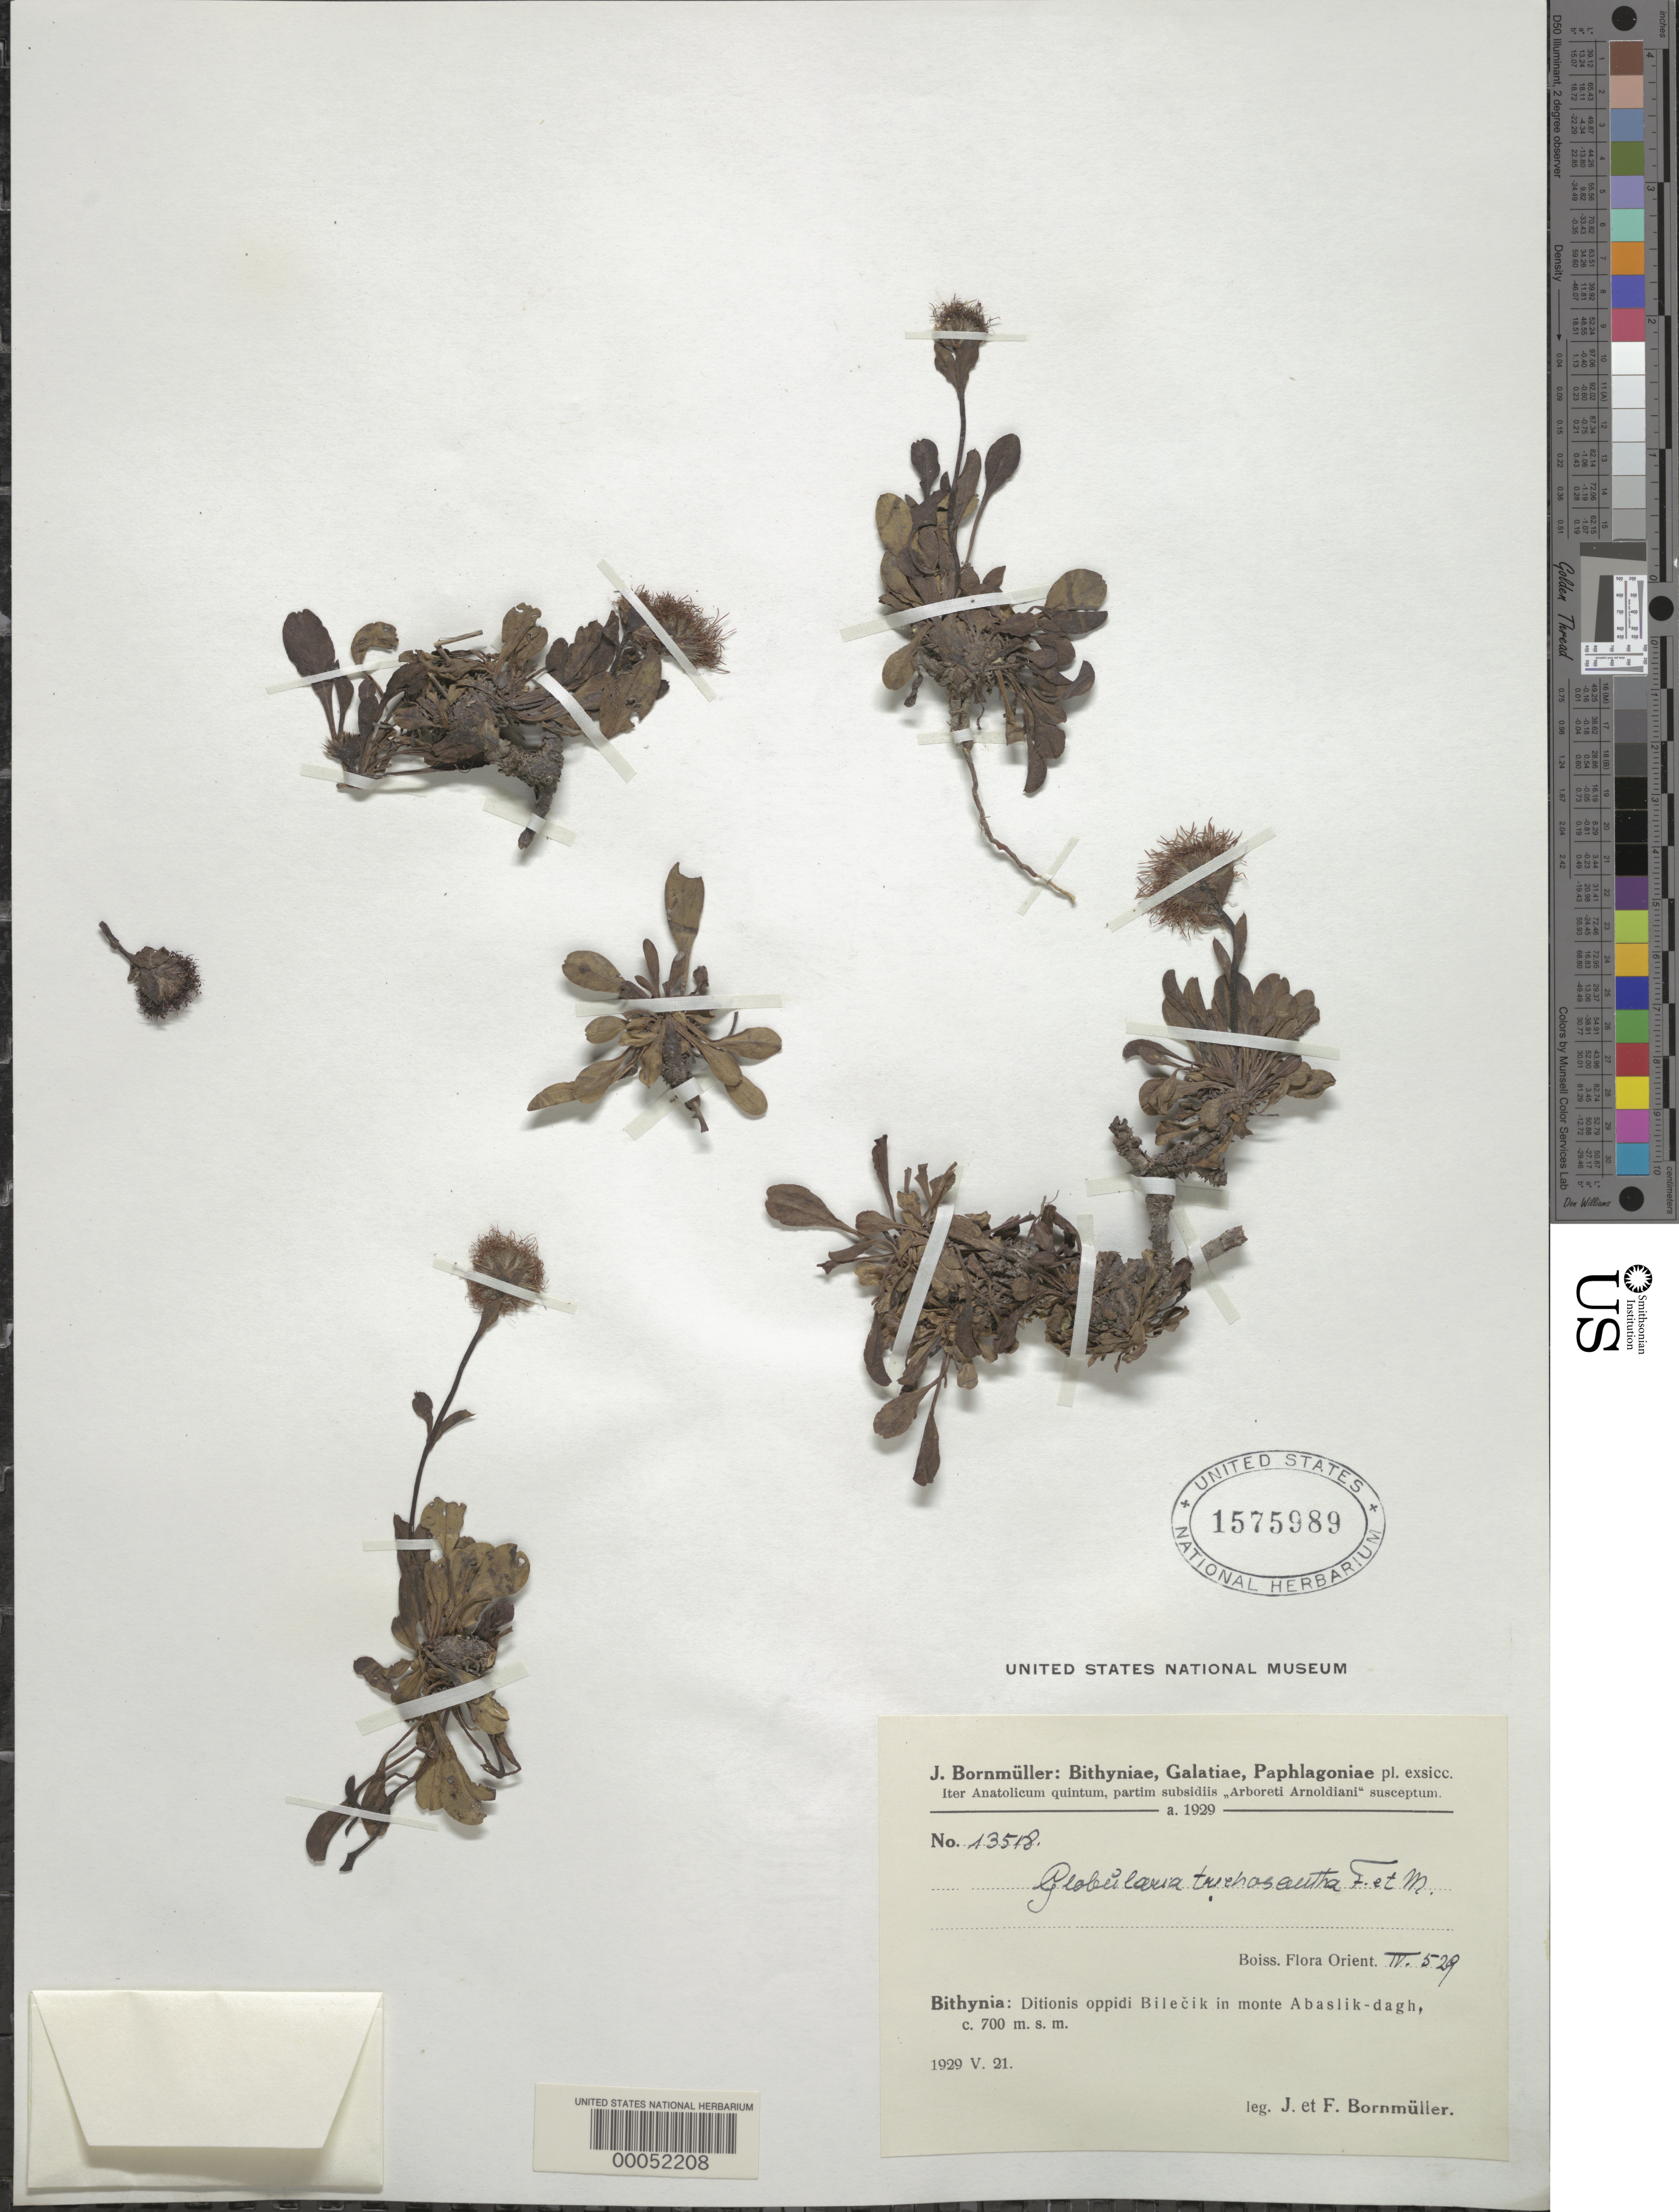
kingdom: Plantae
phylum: Tracheophyta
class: Magnoliopsida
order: Lamiales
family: Plantaginaceae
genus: Globularia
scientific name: Globularia trichosantha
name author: Fisch. & C.A. Mey.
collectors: J. Bornmüller & F. Bornmueller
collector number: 13518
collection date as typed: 21 -- 1929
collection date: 1929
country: Turkey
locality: Bithnyia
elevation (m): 700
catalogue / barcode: US 1575989